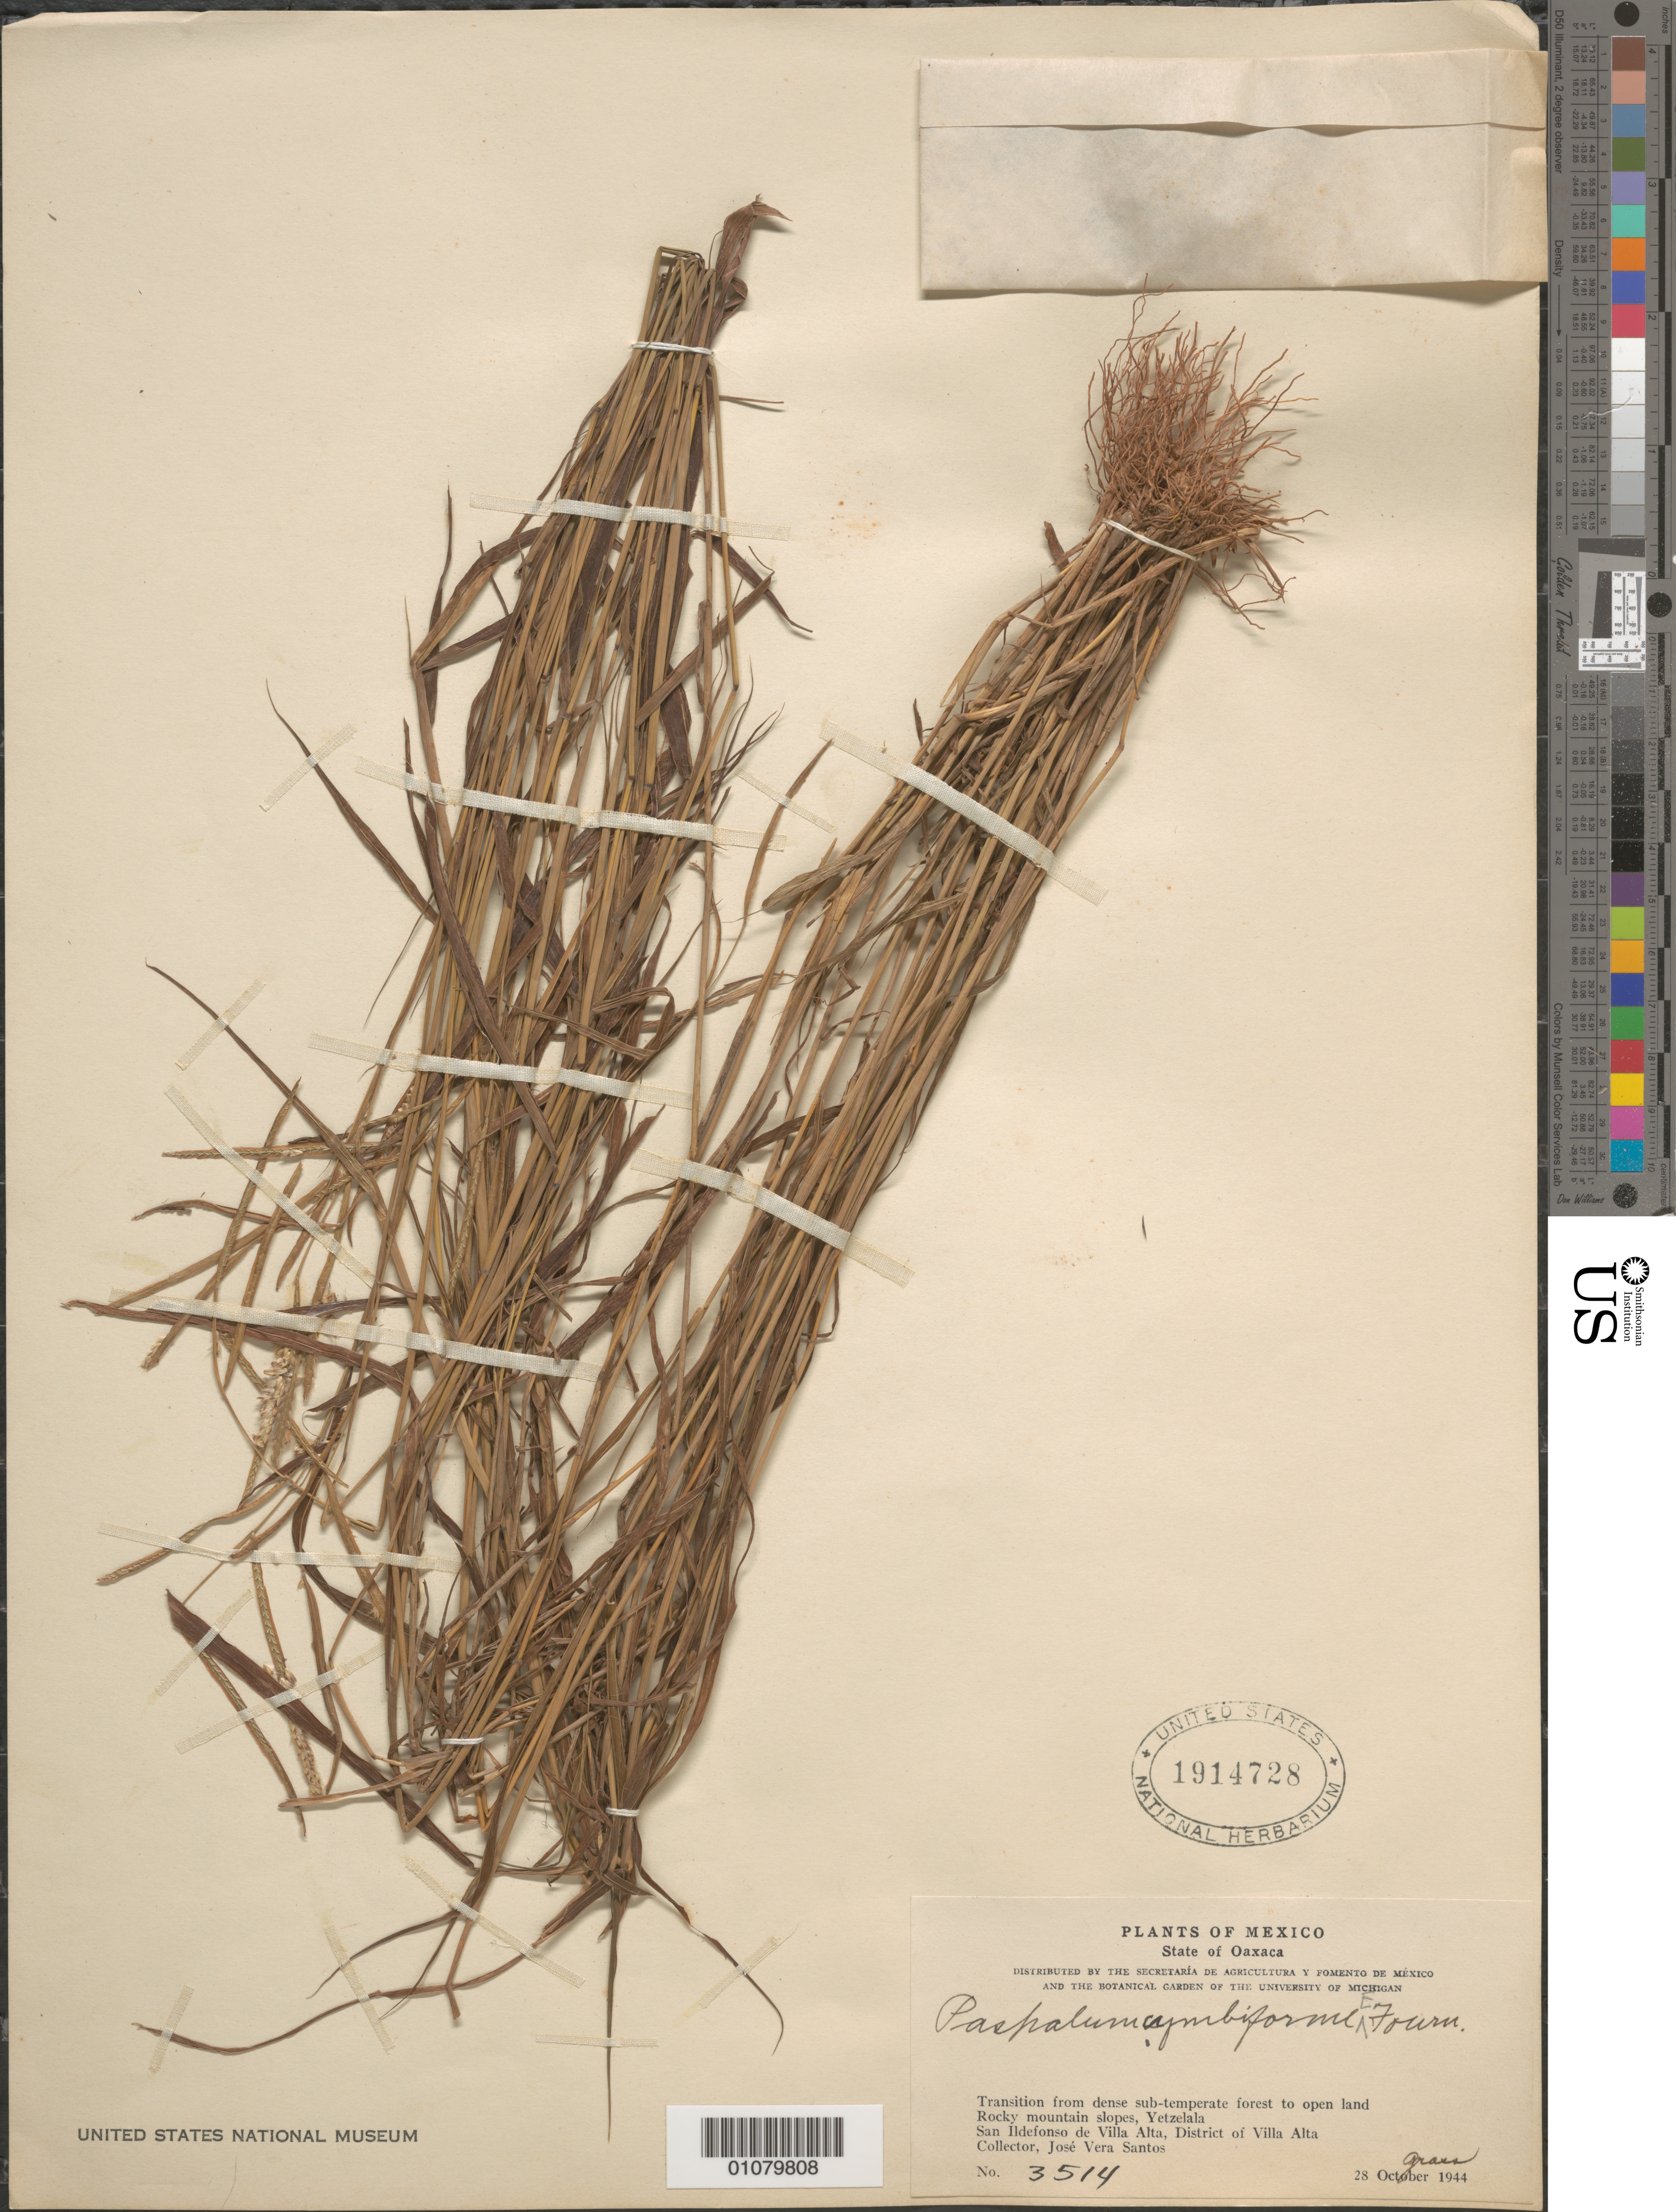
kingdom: Plantae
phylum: Tracheophyta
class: Liliopsida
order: Poales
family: Poaceae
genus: Paspalum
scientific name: Paspalum cymbiforme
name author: E. Fourn.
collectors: J. V. Santos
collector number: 3514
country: Mexico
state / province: Oaxaca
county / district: Villa Alta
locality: Yetzelala, San Ildefonso de Villa Alta,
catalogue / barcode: US 1914728